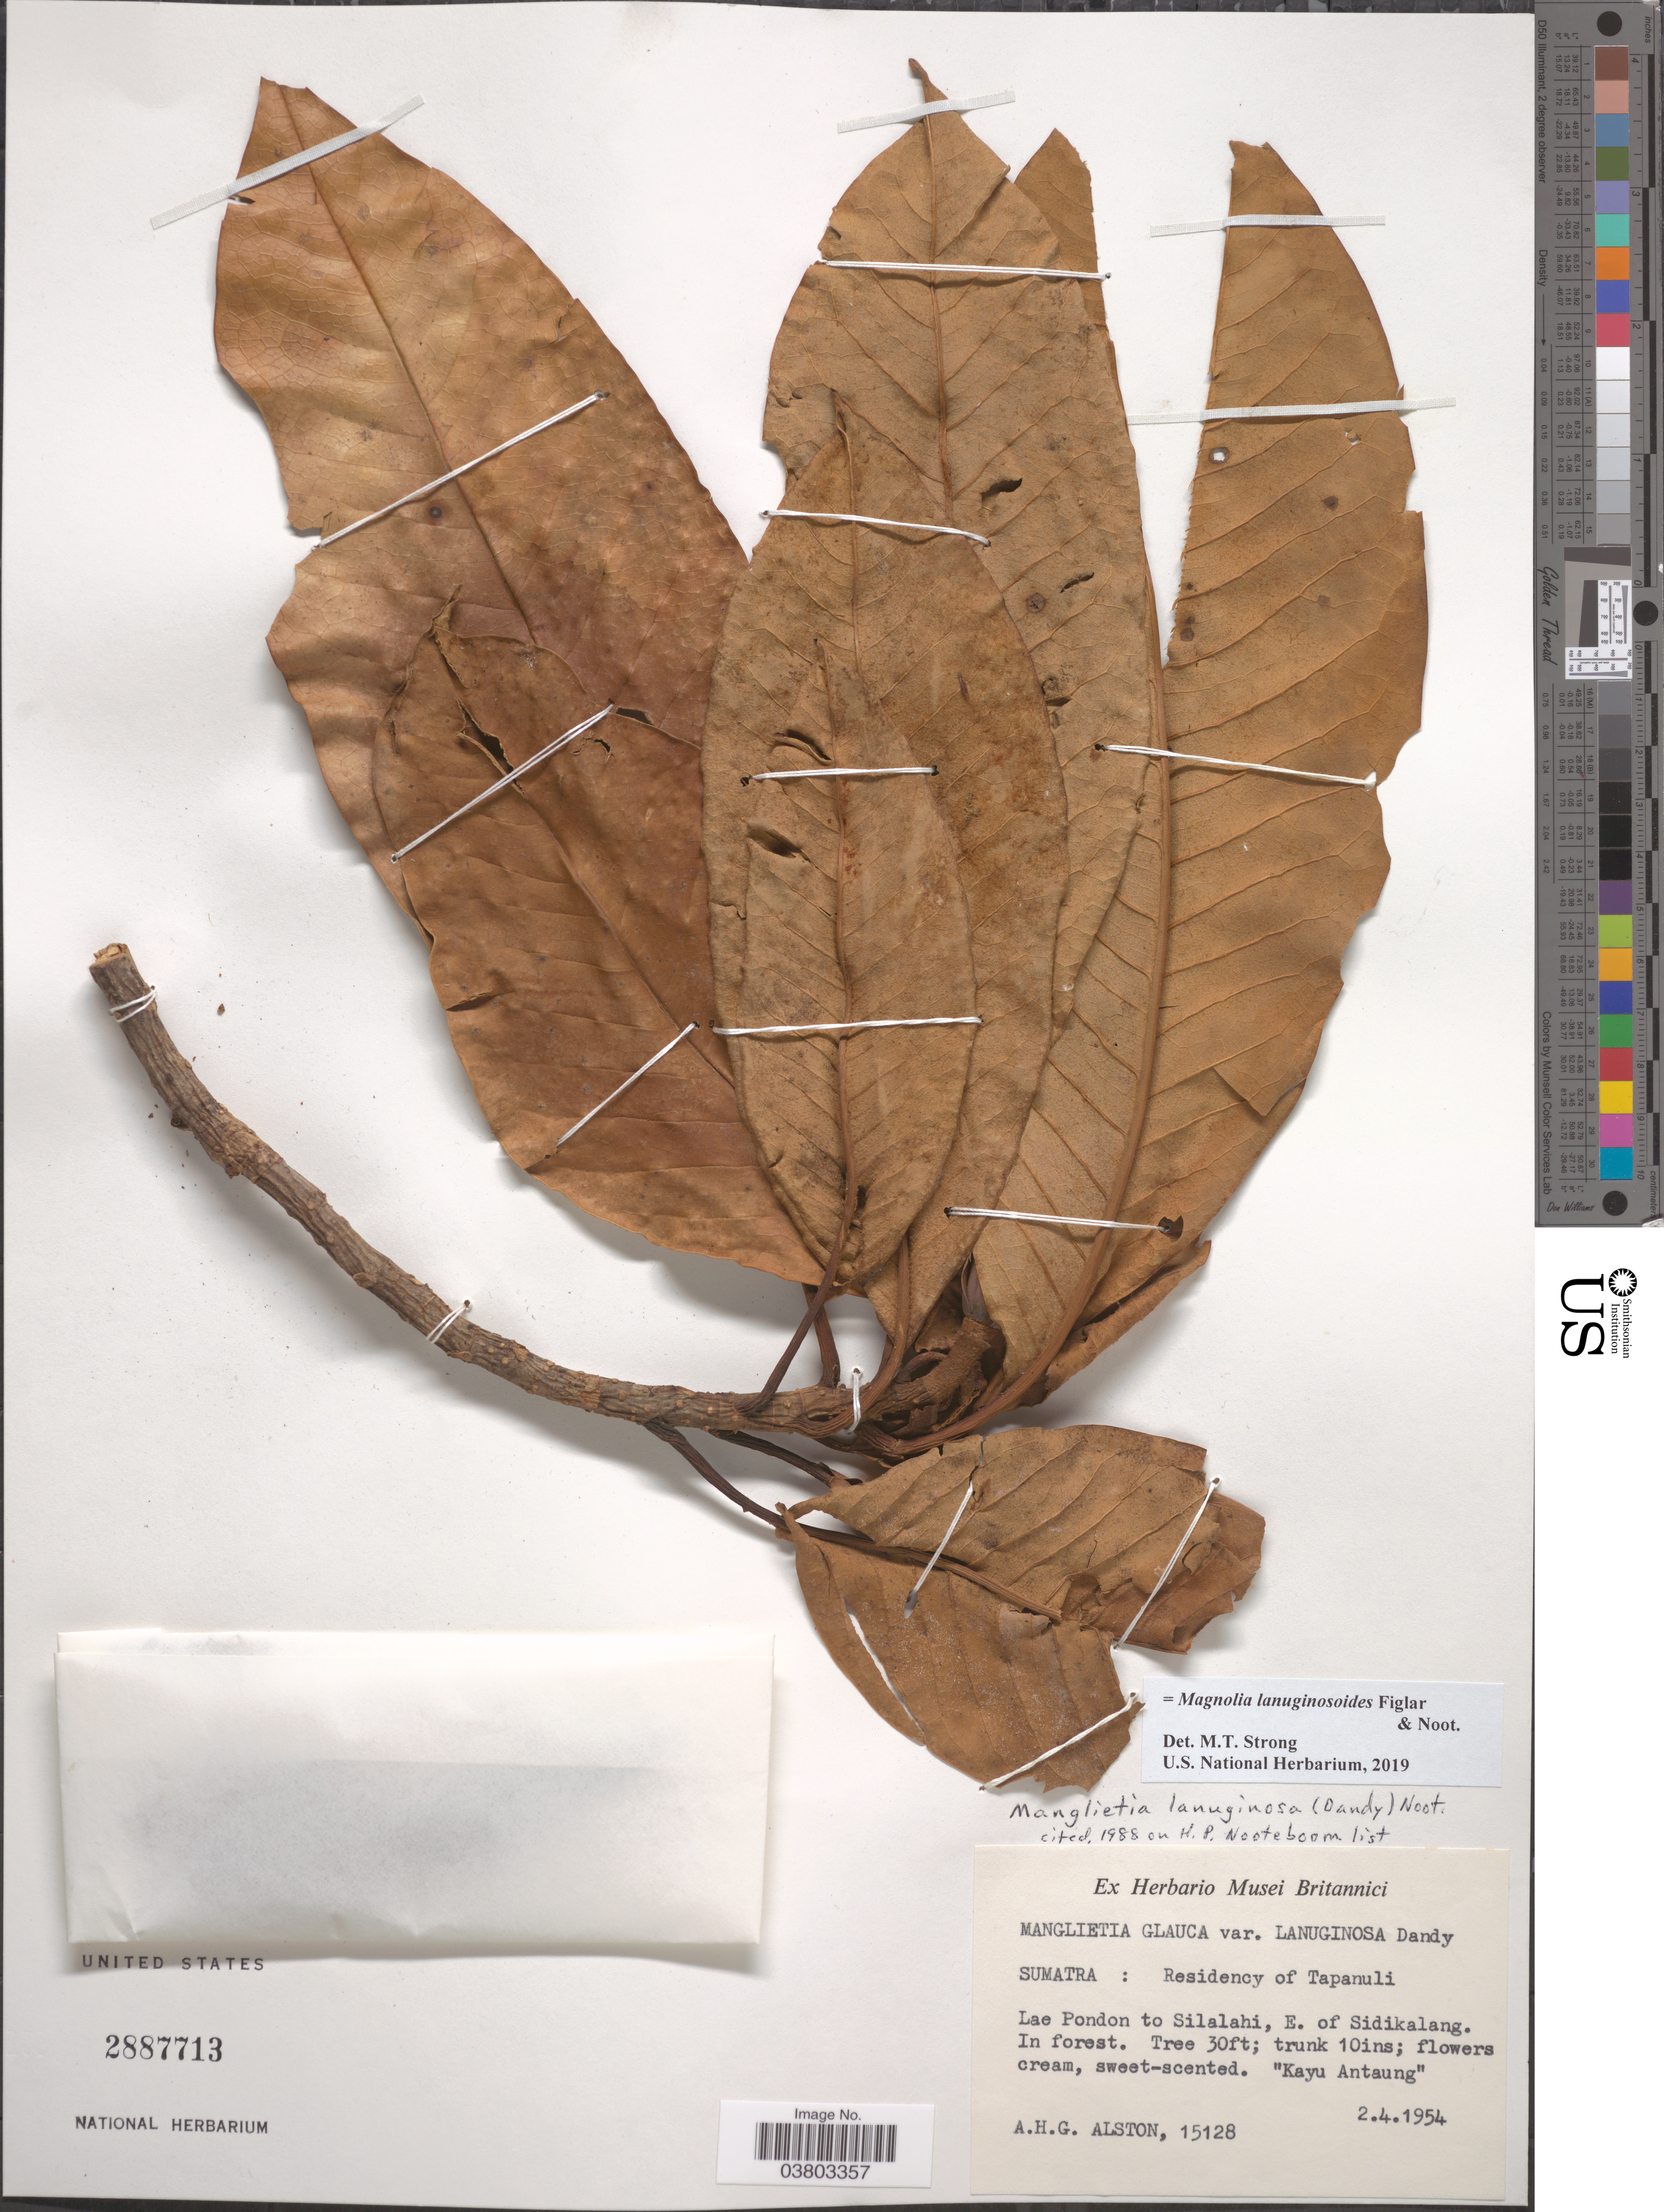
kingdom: Plantae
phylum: Tracheophyta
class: Magnoliopsida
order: Magnoliales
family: Magnoliaceae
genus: Magnolia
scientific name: Magnolia lanuginosoides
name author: Figlar & Noot.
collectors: A. H. Alston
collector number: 15128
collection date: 1954-04-02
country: Indonesia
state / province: Sumatra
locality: Residency of Tapanuli. Lae Pondon to Silalahi, E. of Sidikalang.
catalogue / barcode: US 2887713